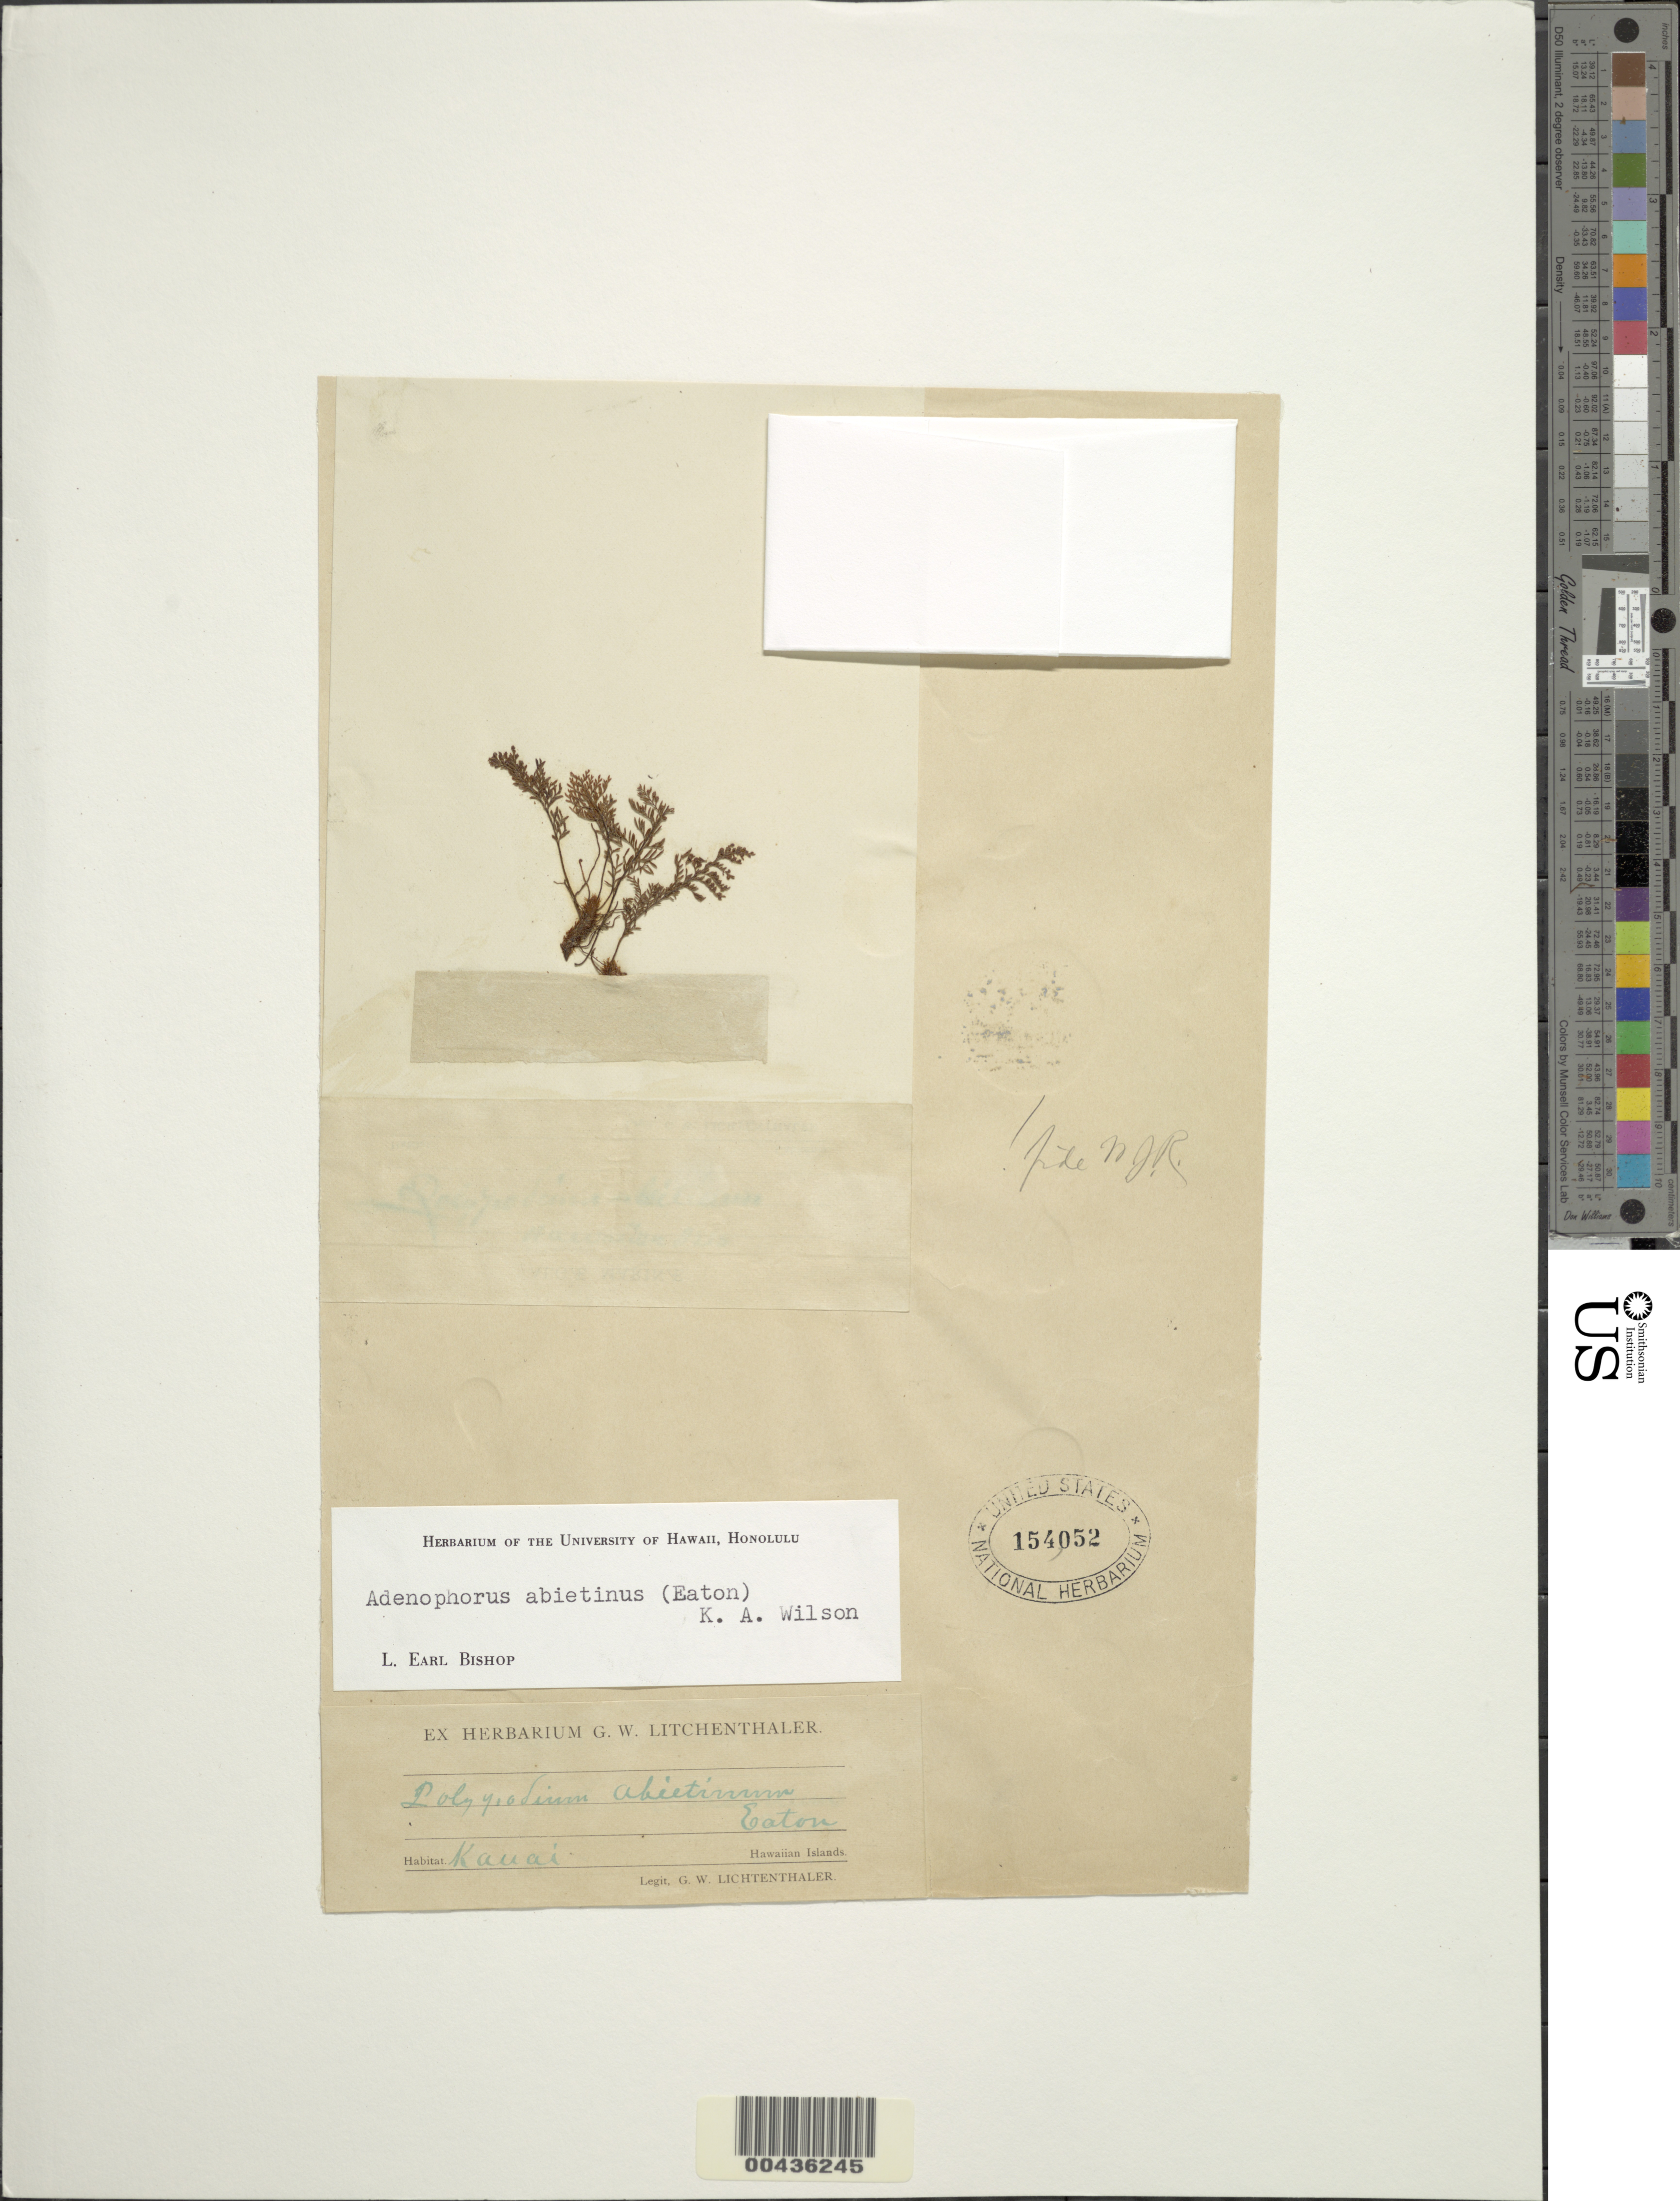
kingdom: Plantae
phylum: Tracheophyta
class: Polypodiopsida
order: Polypodiales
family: Polypodiaceae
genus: Adenophorus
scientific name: Adenophorus abietinus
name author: (D.C. Eaton) K.A. Wilson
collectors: G. Lichtenthaler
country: United States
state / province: Hawaii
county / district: Kauai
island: Kaua'i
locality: Hawaiian Islands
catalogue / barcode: US 154052